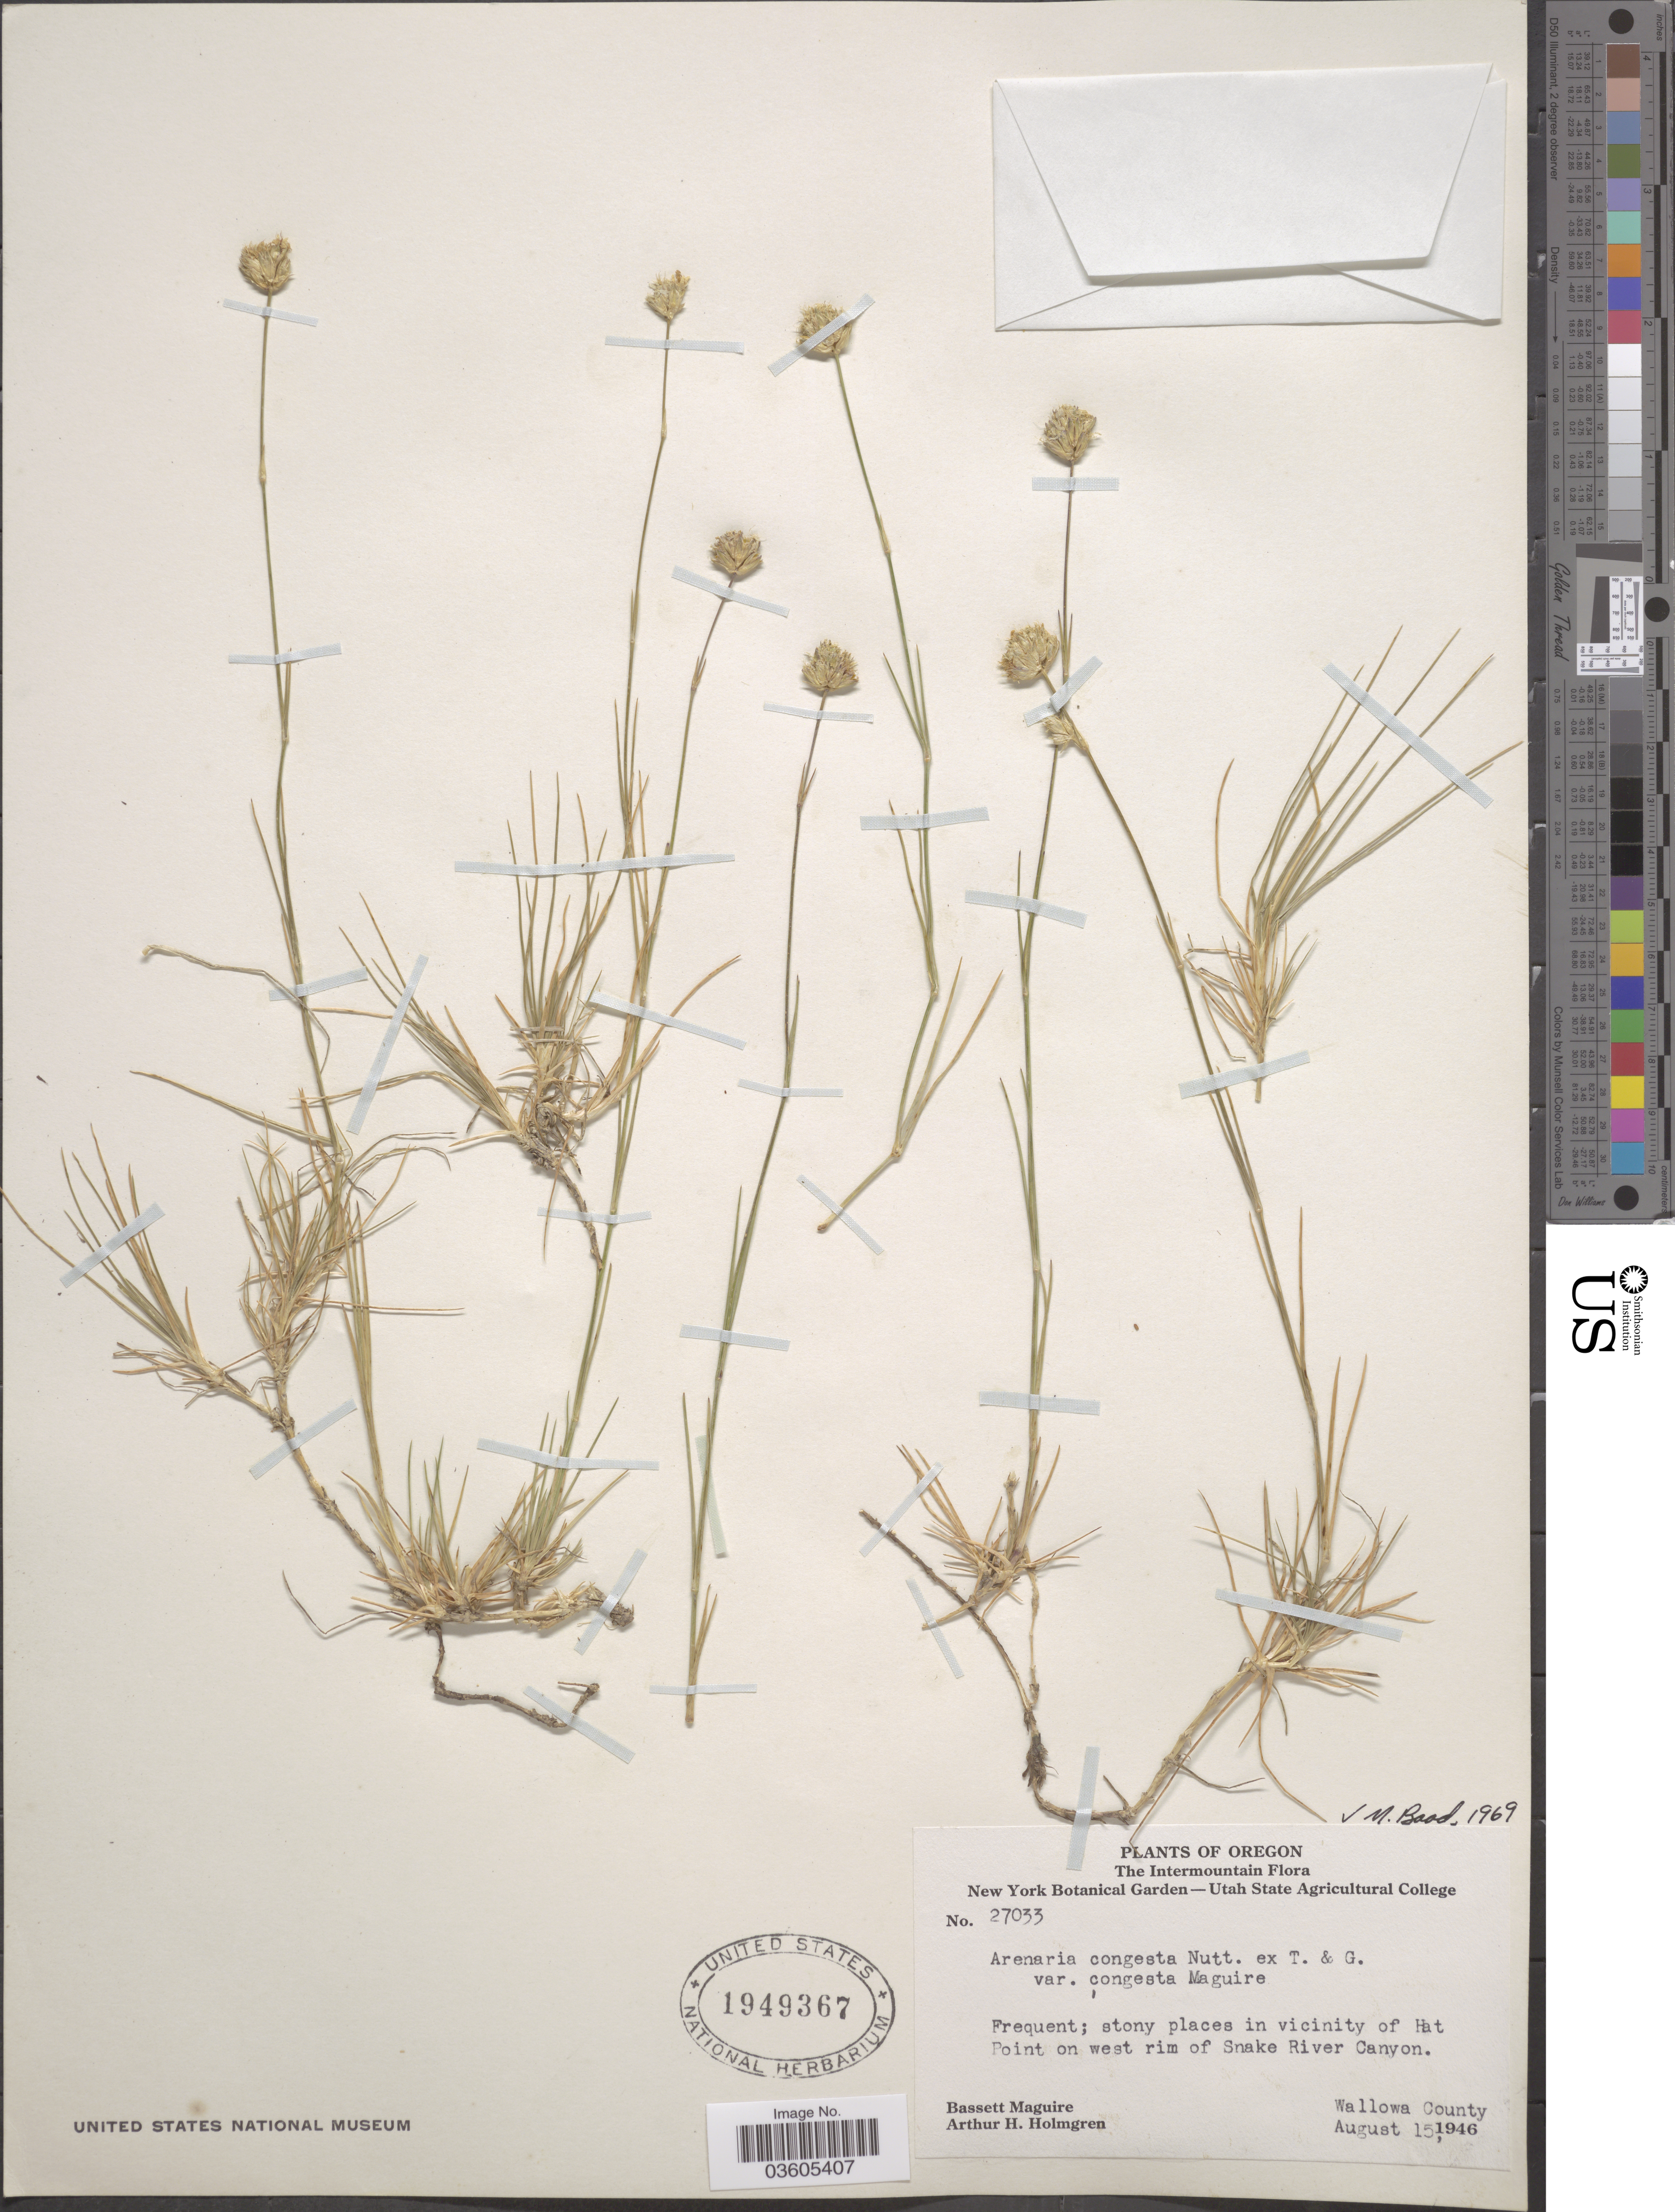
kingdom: Plantae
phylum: Tracheophyta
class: Magnoliopsida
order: Caryophyllales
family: Caryophyllaceae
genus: Eremogone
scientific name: Eremogone congesta var. congesta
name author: (Nutt.) Ikonn.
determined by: Strong, Mark T., (BOT), Smithsonian Institution - National Museum of Natural History (UNITED STATES)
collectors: B. Maguire & A. H. Holmgren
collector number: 27033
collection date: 1946-08-15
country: United States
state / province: Oregon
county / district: Wallowa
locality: The Intermountain. Vicinity of Hat Point on west rim of Snake River Canyon. Wallowa County.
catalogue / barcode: US 1949367